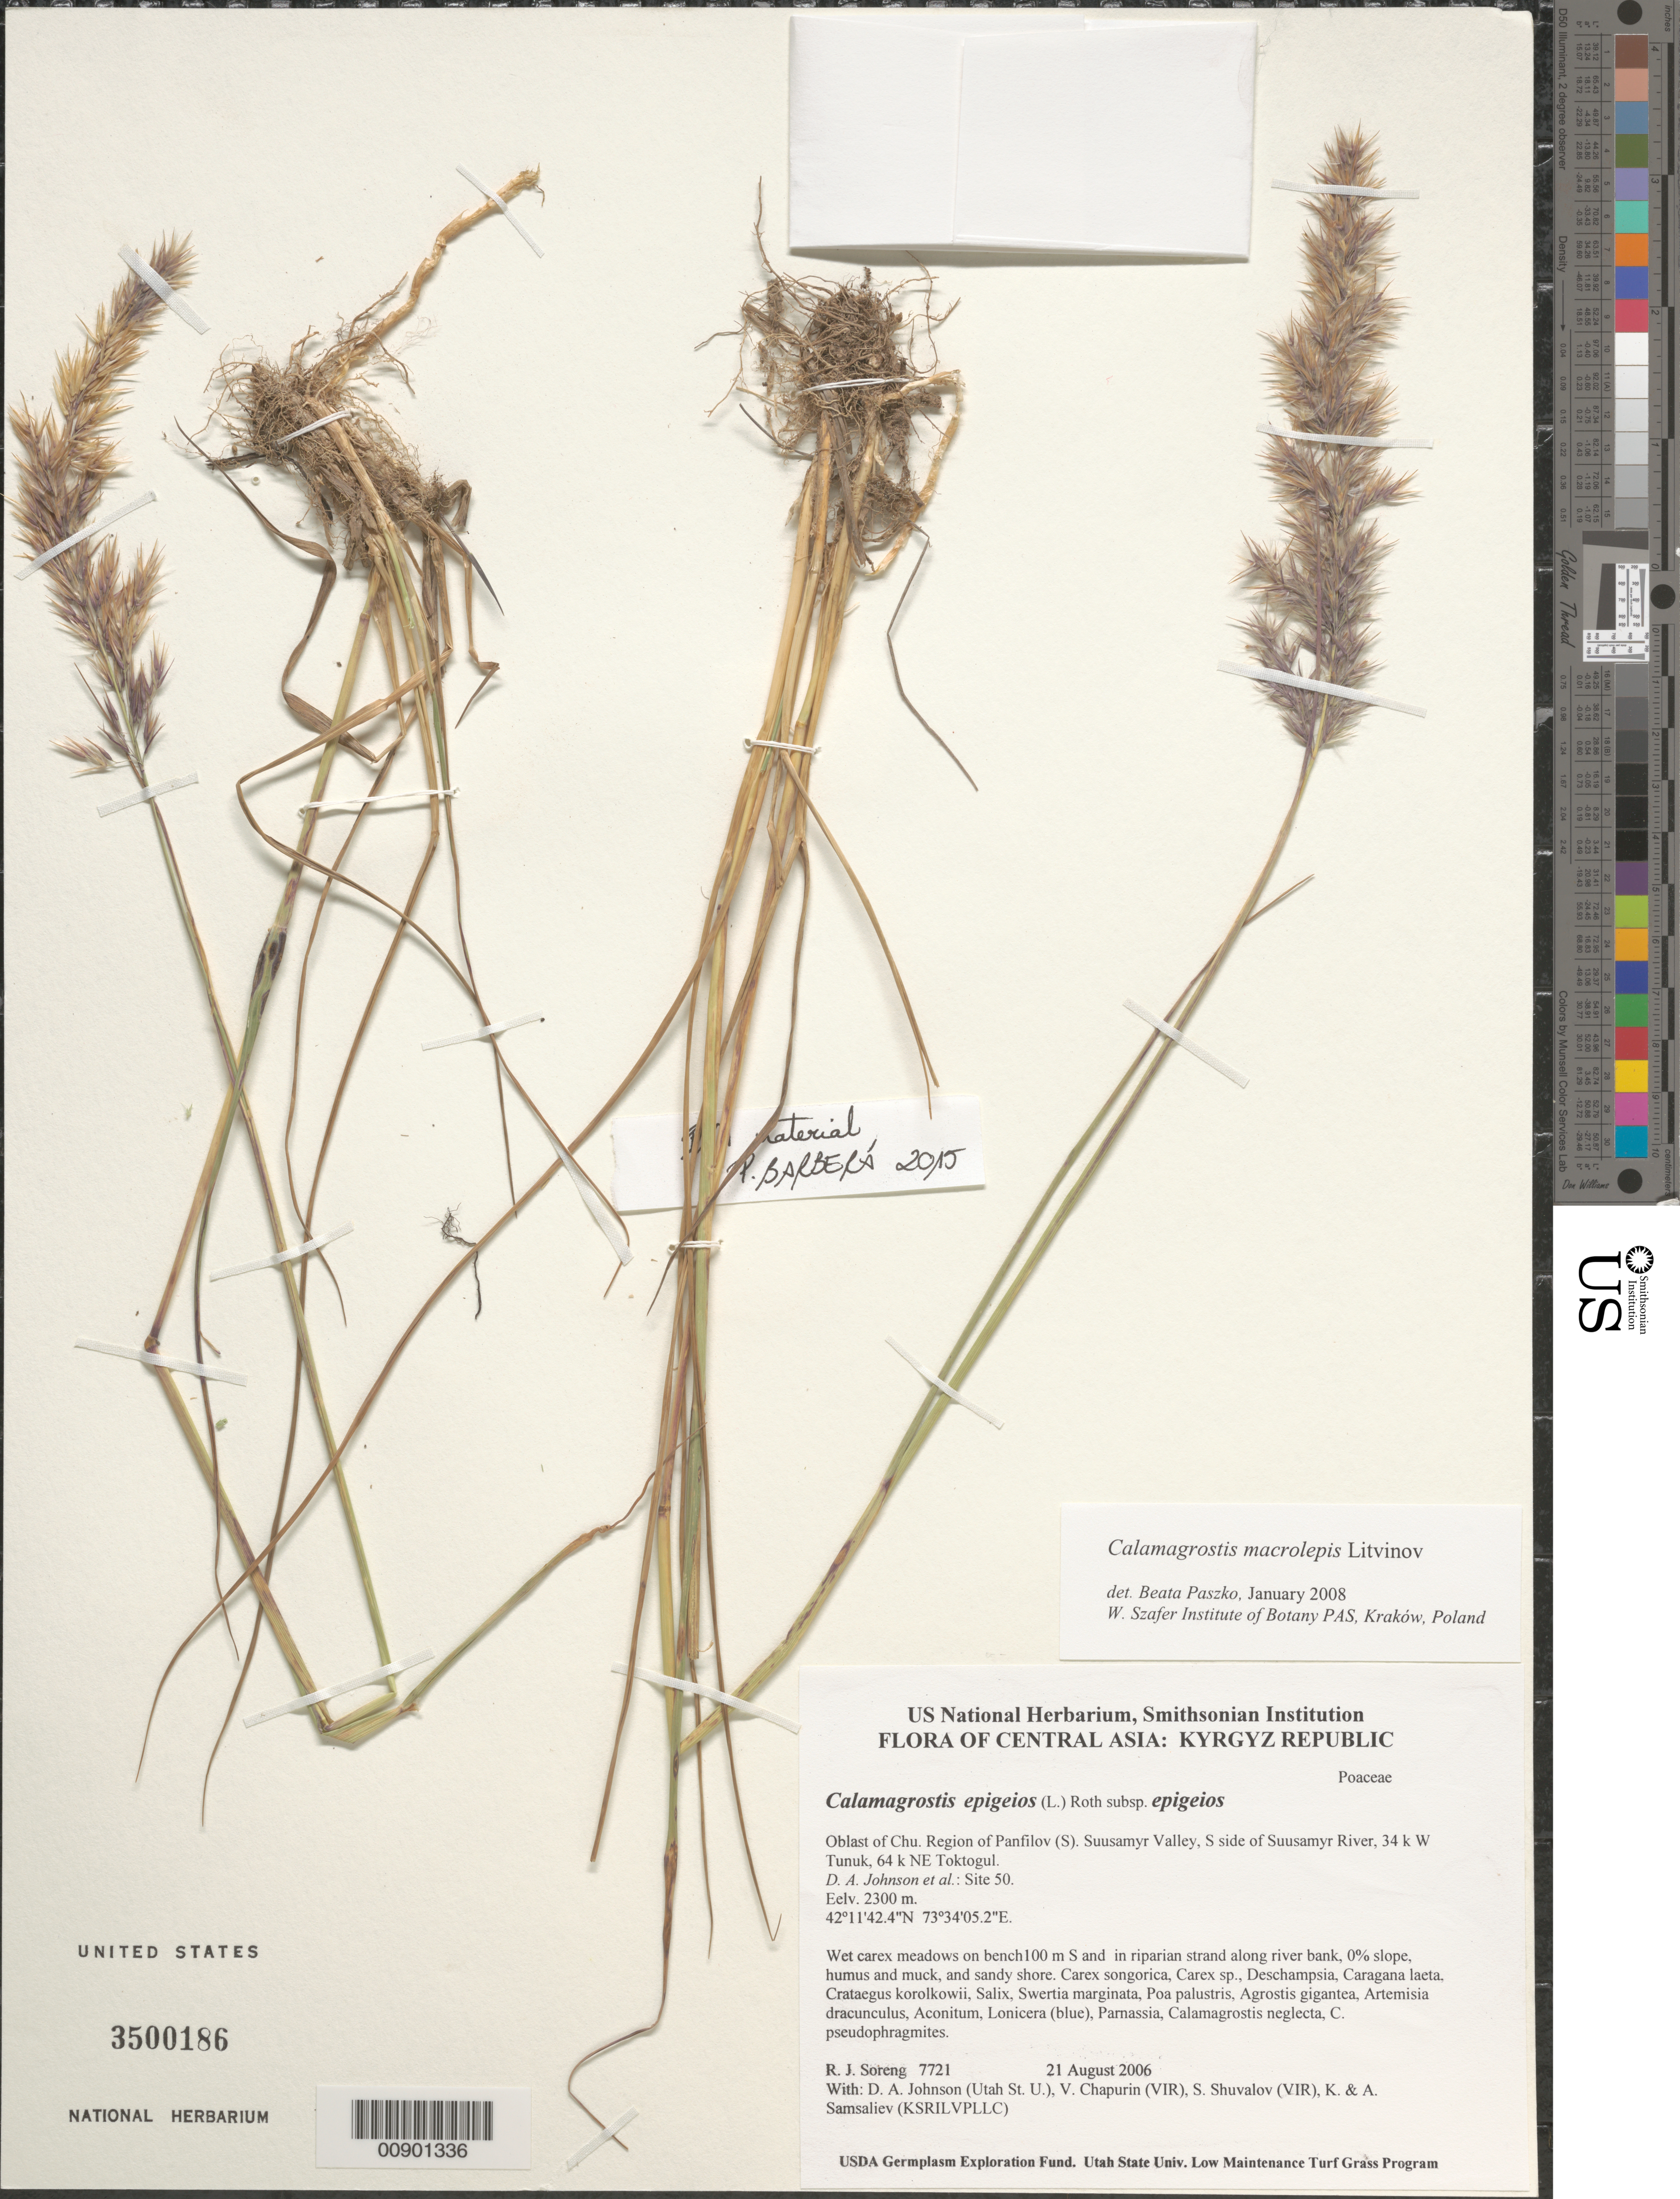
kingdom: Plantae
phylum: Tracheophyta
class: Liliopsida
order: Poales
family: Poaceae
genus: Calamagrostis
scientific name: Calamagrostis epigeios subsp. macrolepis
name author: (Litv.) Tzvelev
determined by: Soreng, R. J.; Paszko, B.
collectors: R. J. Soreng, D. Johnson, S. Shuvalov, V. Chapurin, K. Samsaliev & A. Samsaliev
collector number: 7721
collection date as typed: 21 Aug 2006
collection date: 2006-08-21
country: Kyrgyzstan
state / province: Chu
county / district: Panfilov (S)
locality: Suusamyr Valley, S side of Suusamyr River, 34 km W Tunuk, 64 km NE Toktogul.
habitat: Wet carex meadows on bench100 m S and in riparian strand along river bank, 0% slope, humus and muck, and sandy shore.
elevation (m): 2300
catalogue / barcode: US 3500186